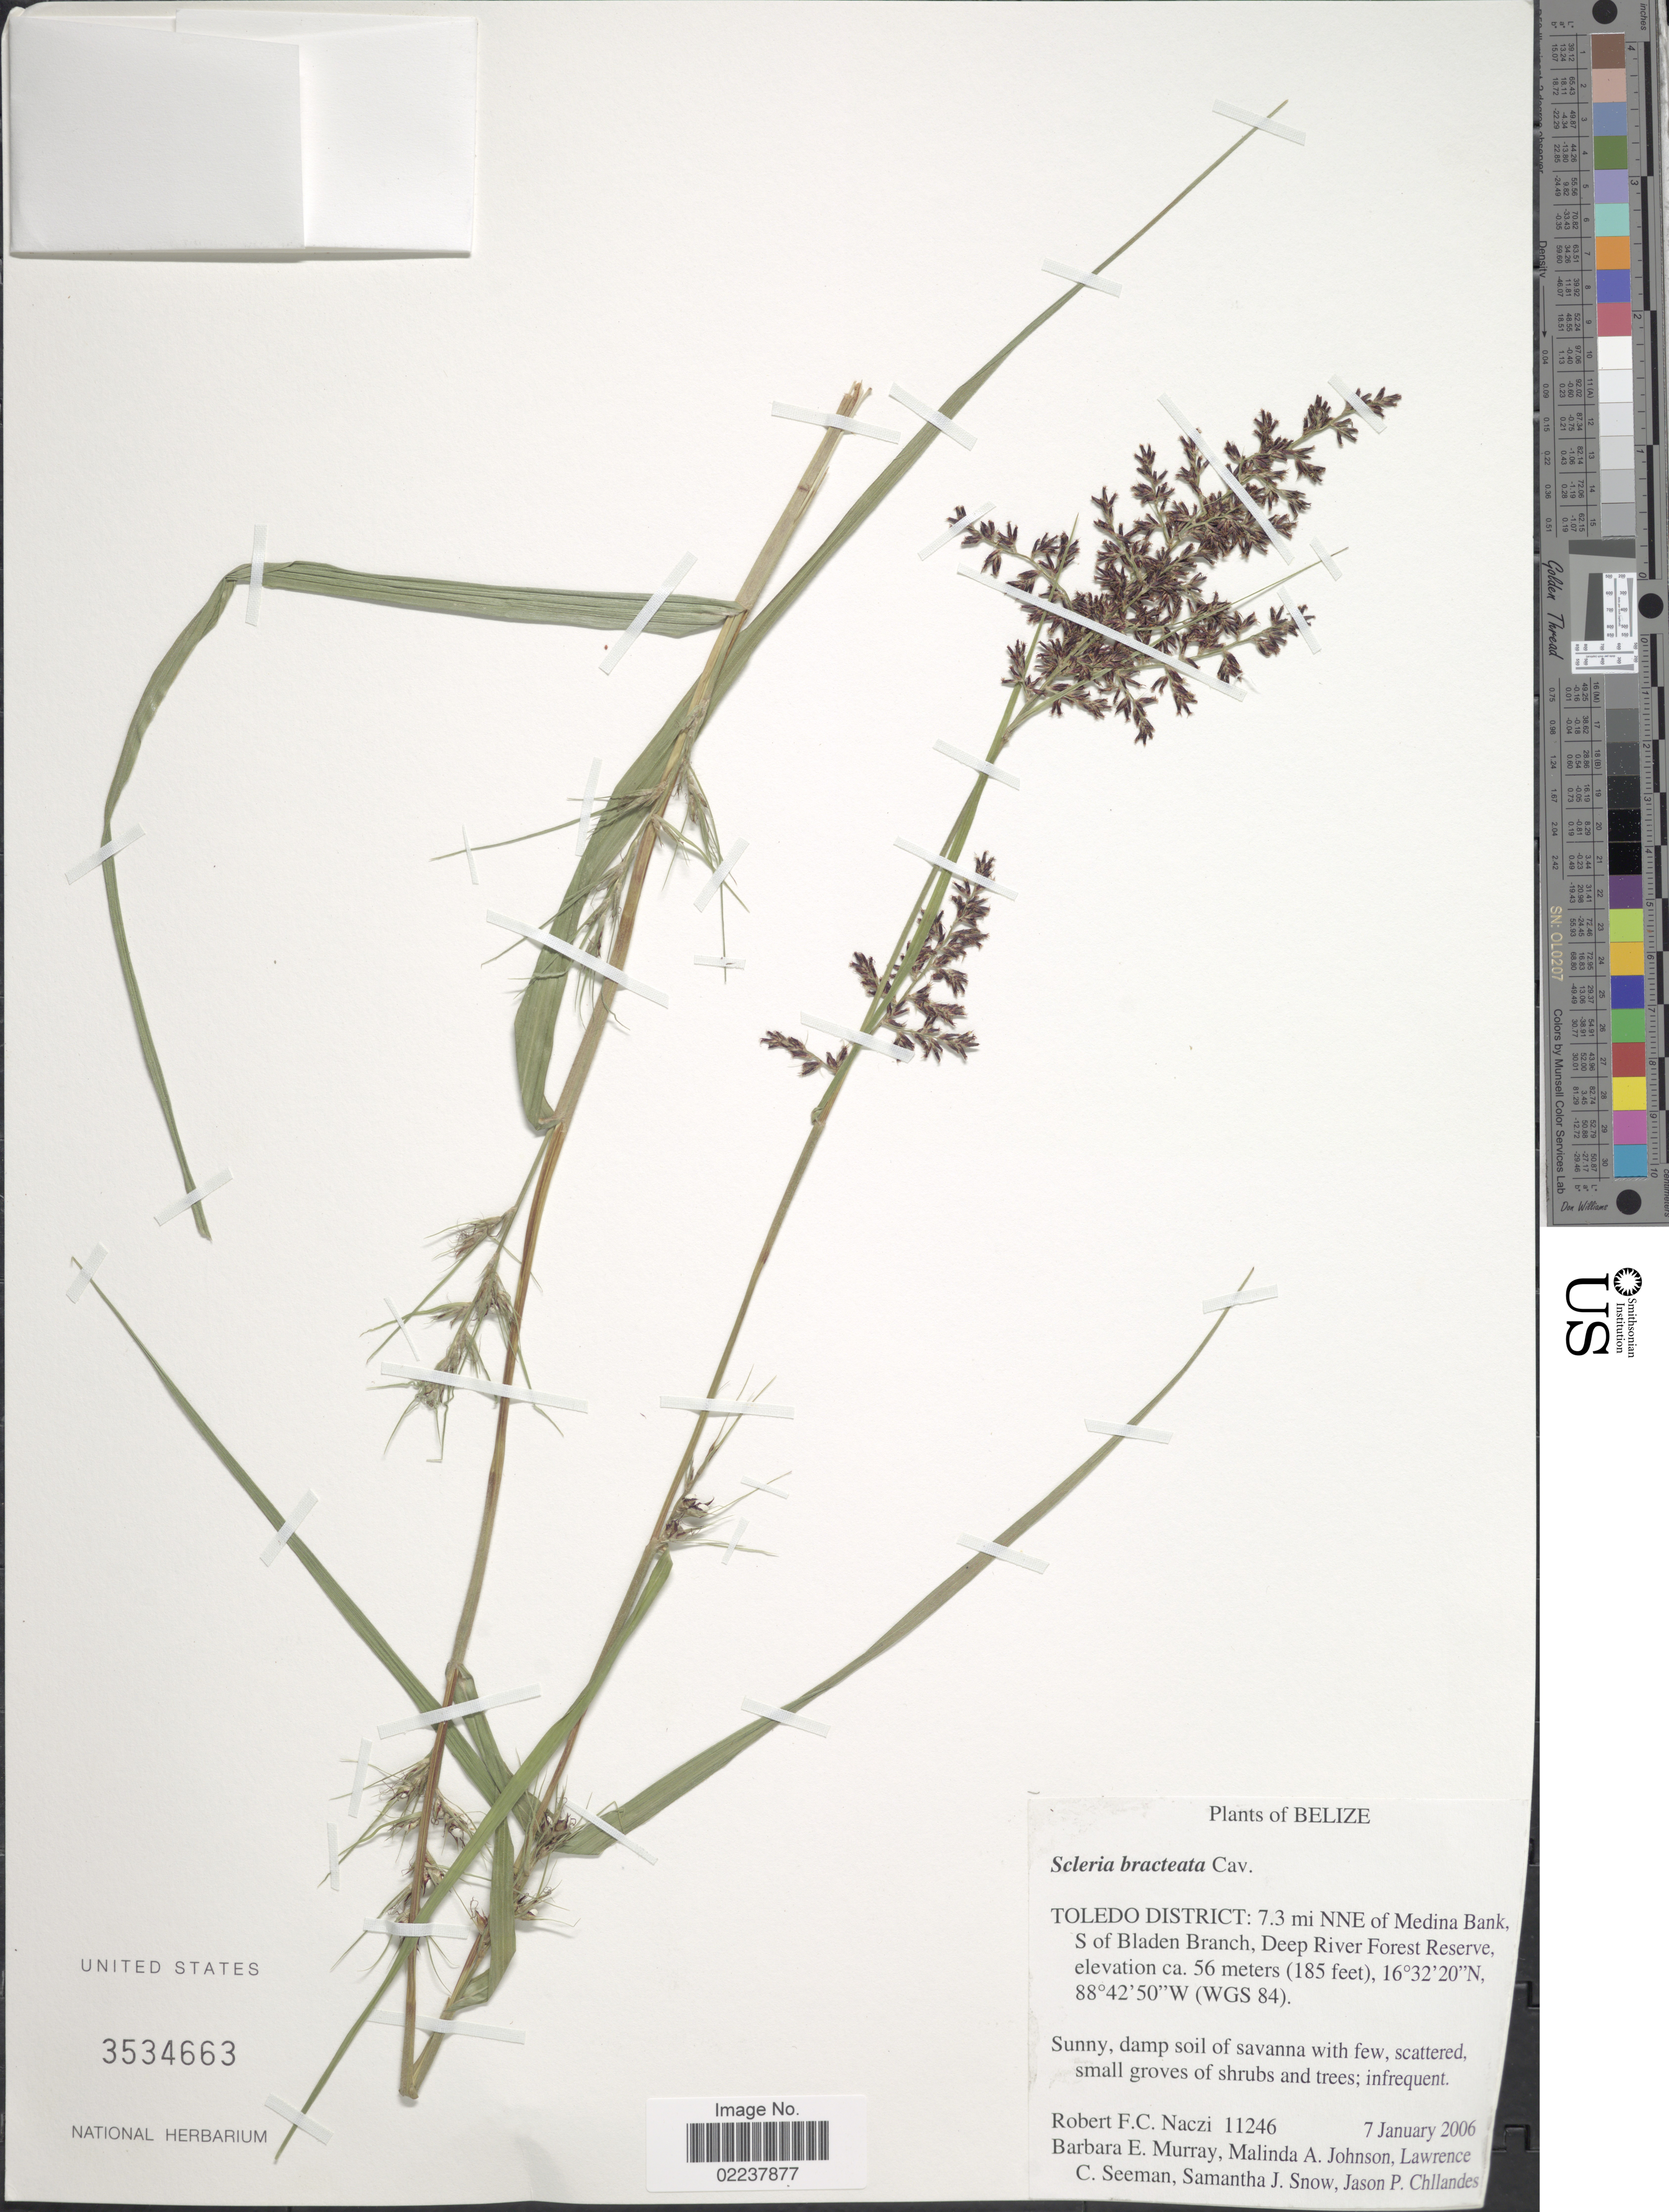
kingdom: Plantae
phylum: Tracheophyta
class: Liliopsida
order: Poales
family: Cyperaceae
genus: Scleria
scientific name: Scleria bracteata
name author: Cav.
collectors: R. F. C. Naczi, B. Murray, M. A. Johnson, L. Seeman & et al.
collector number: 11246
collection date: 2006-01-07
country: Belize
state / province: Toledo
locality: Toledo District: 7.3 mi NNE of Medina Bank, S of Bladen Branch, Deep River Forest Reserve (WGS 84)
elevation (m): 56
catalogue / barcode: US 3534663